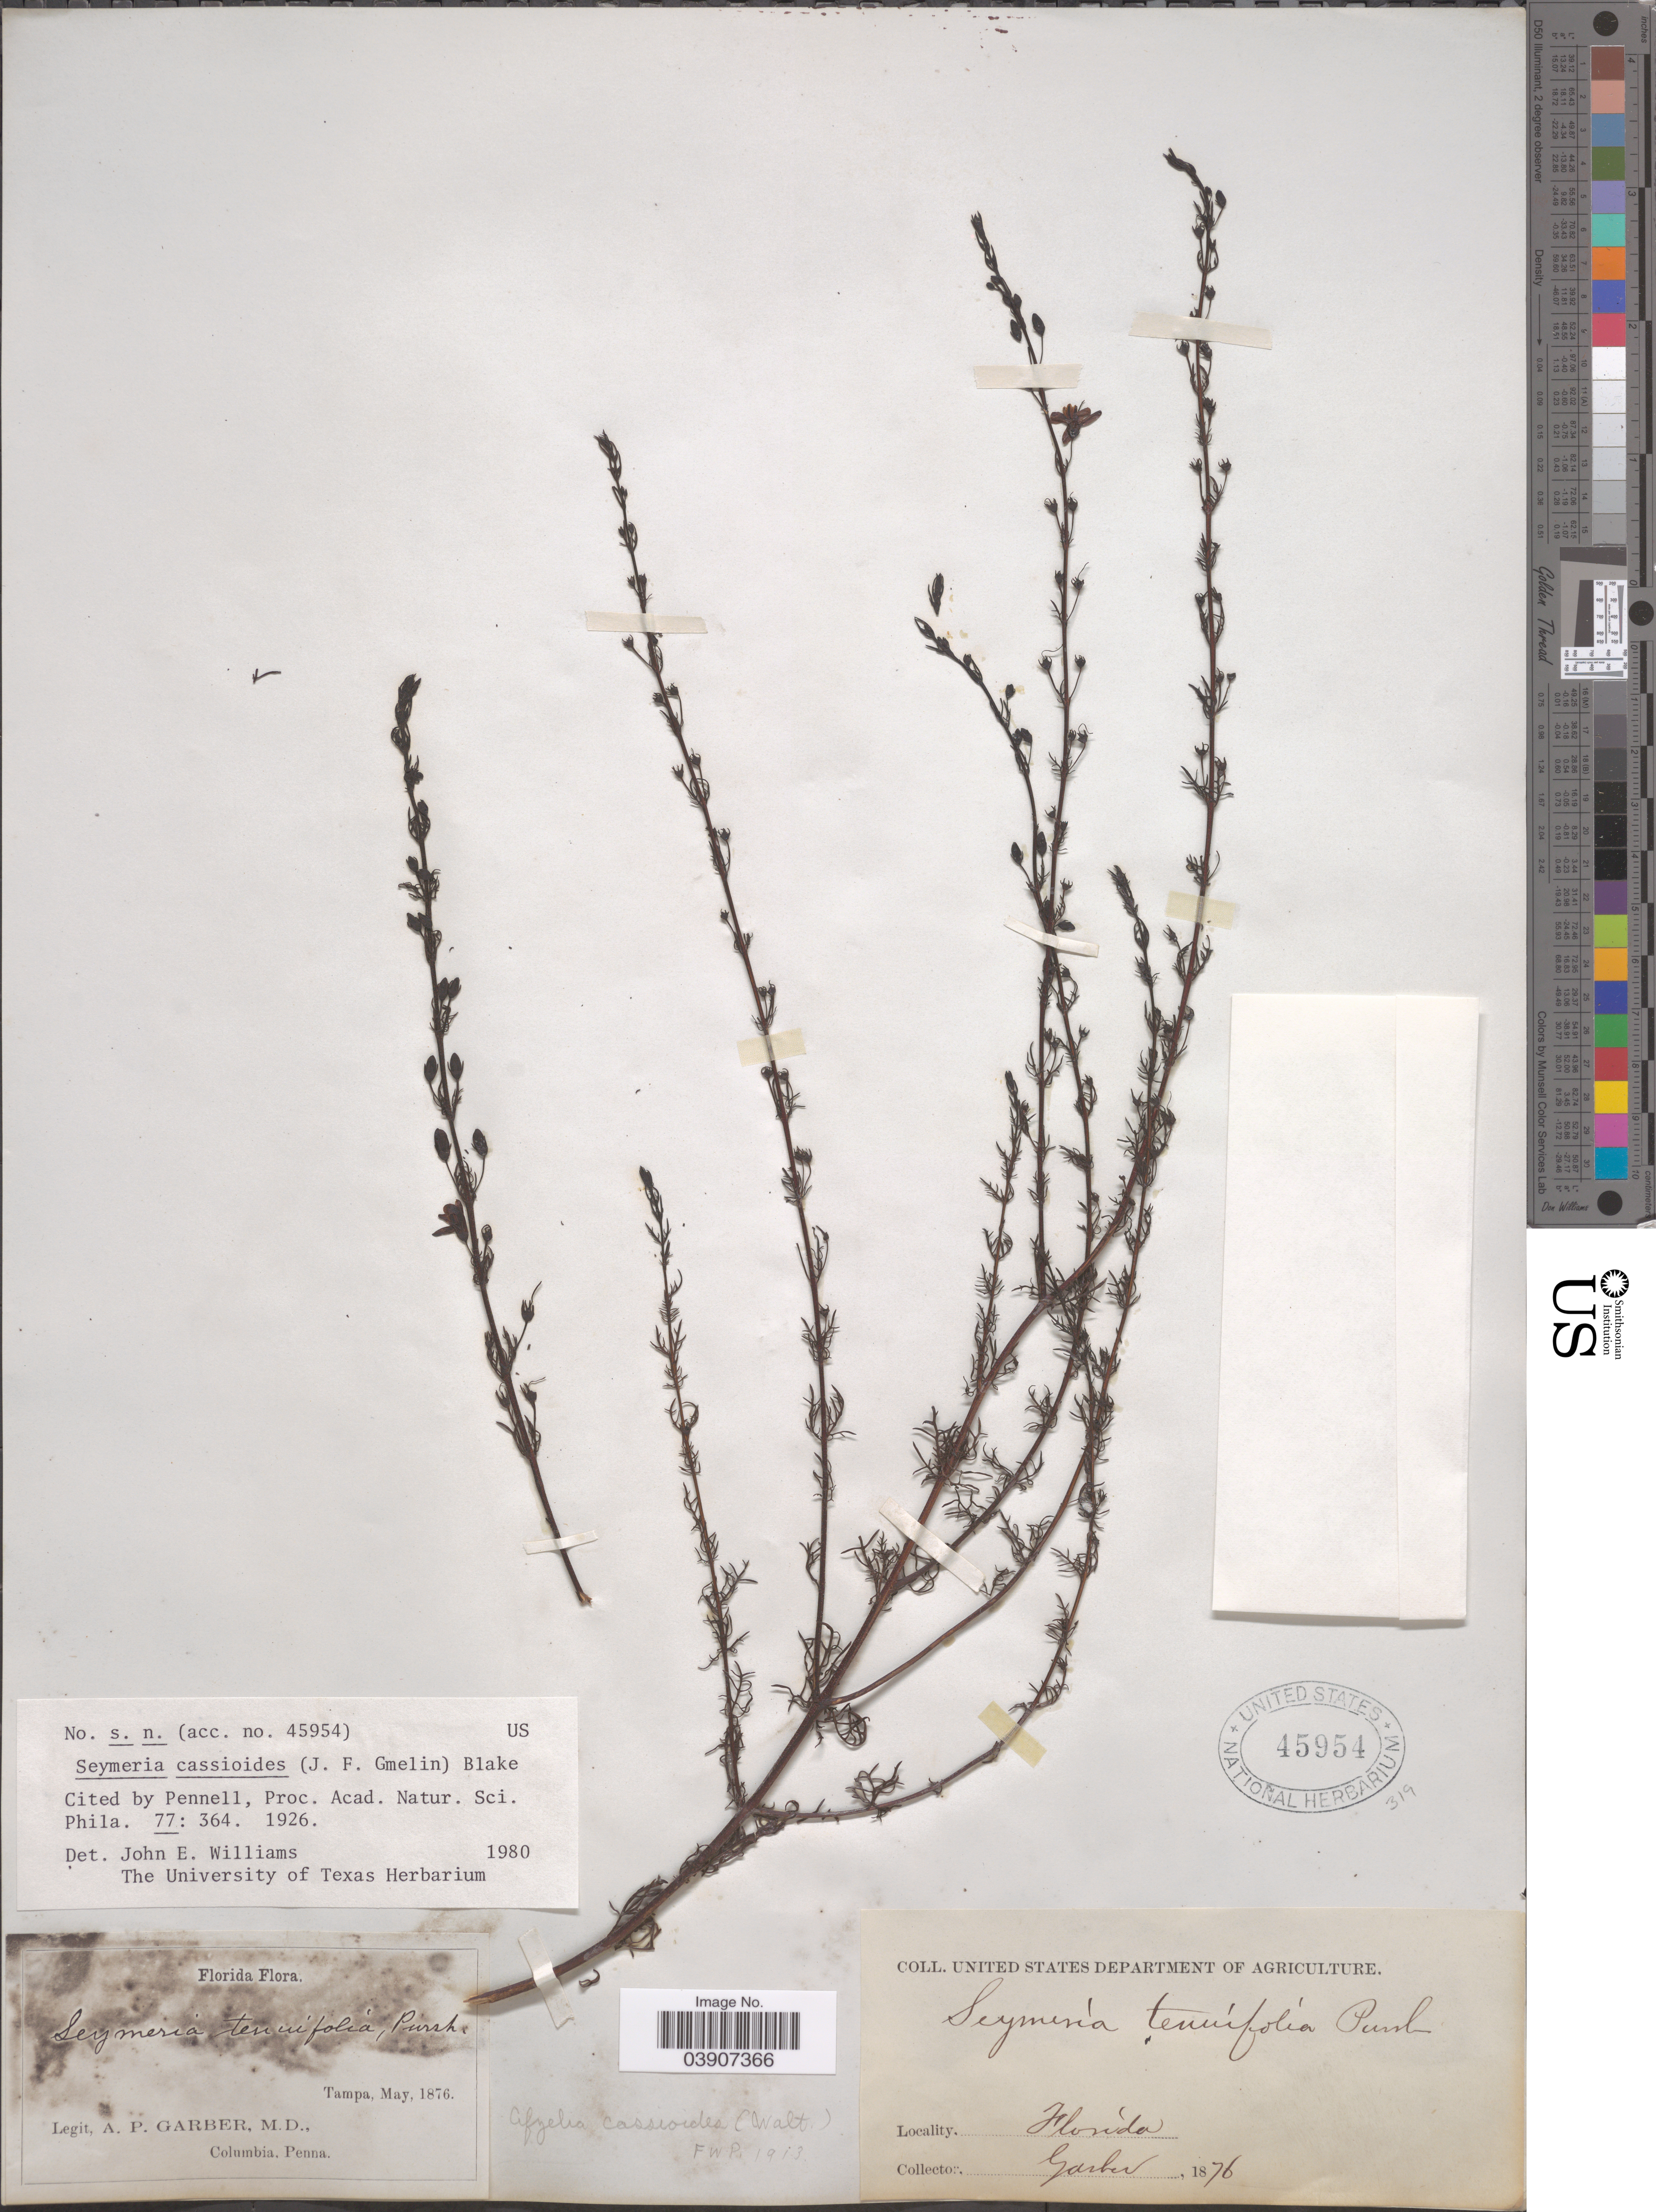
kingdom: Plantae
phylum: Tracheophyta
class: Magnoliopsida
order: Lamiales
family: Orobanchaceae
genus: Seymeria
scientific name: Seymeria cassioides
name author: (J.F. Gmel.) S.F. Blake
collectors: A. P. Garber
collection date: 1876-05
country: United States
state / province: Florida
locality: Tampa.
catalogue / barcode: US 45954